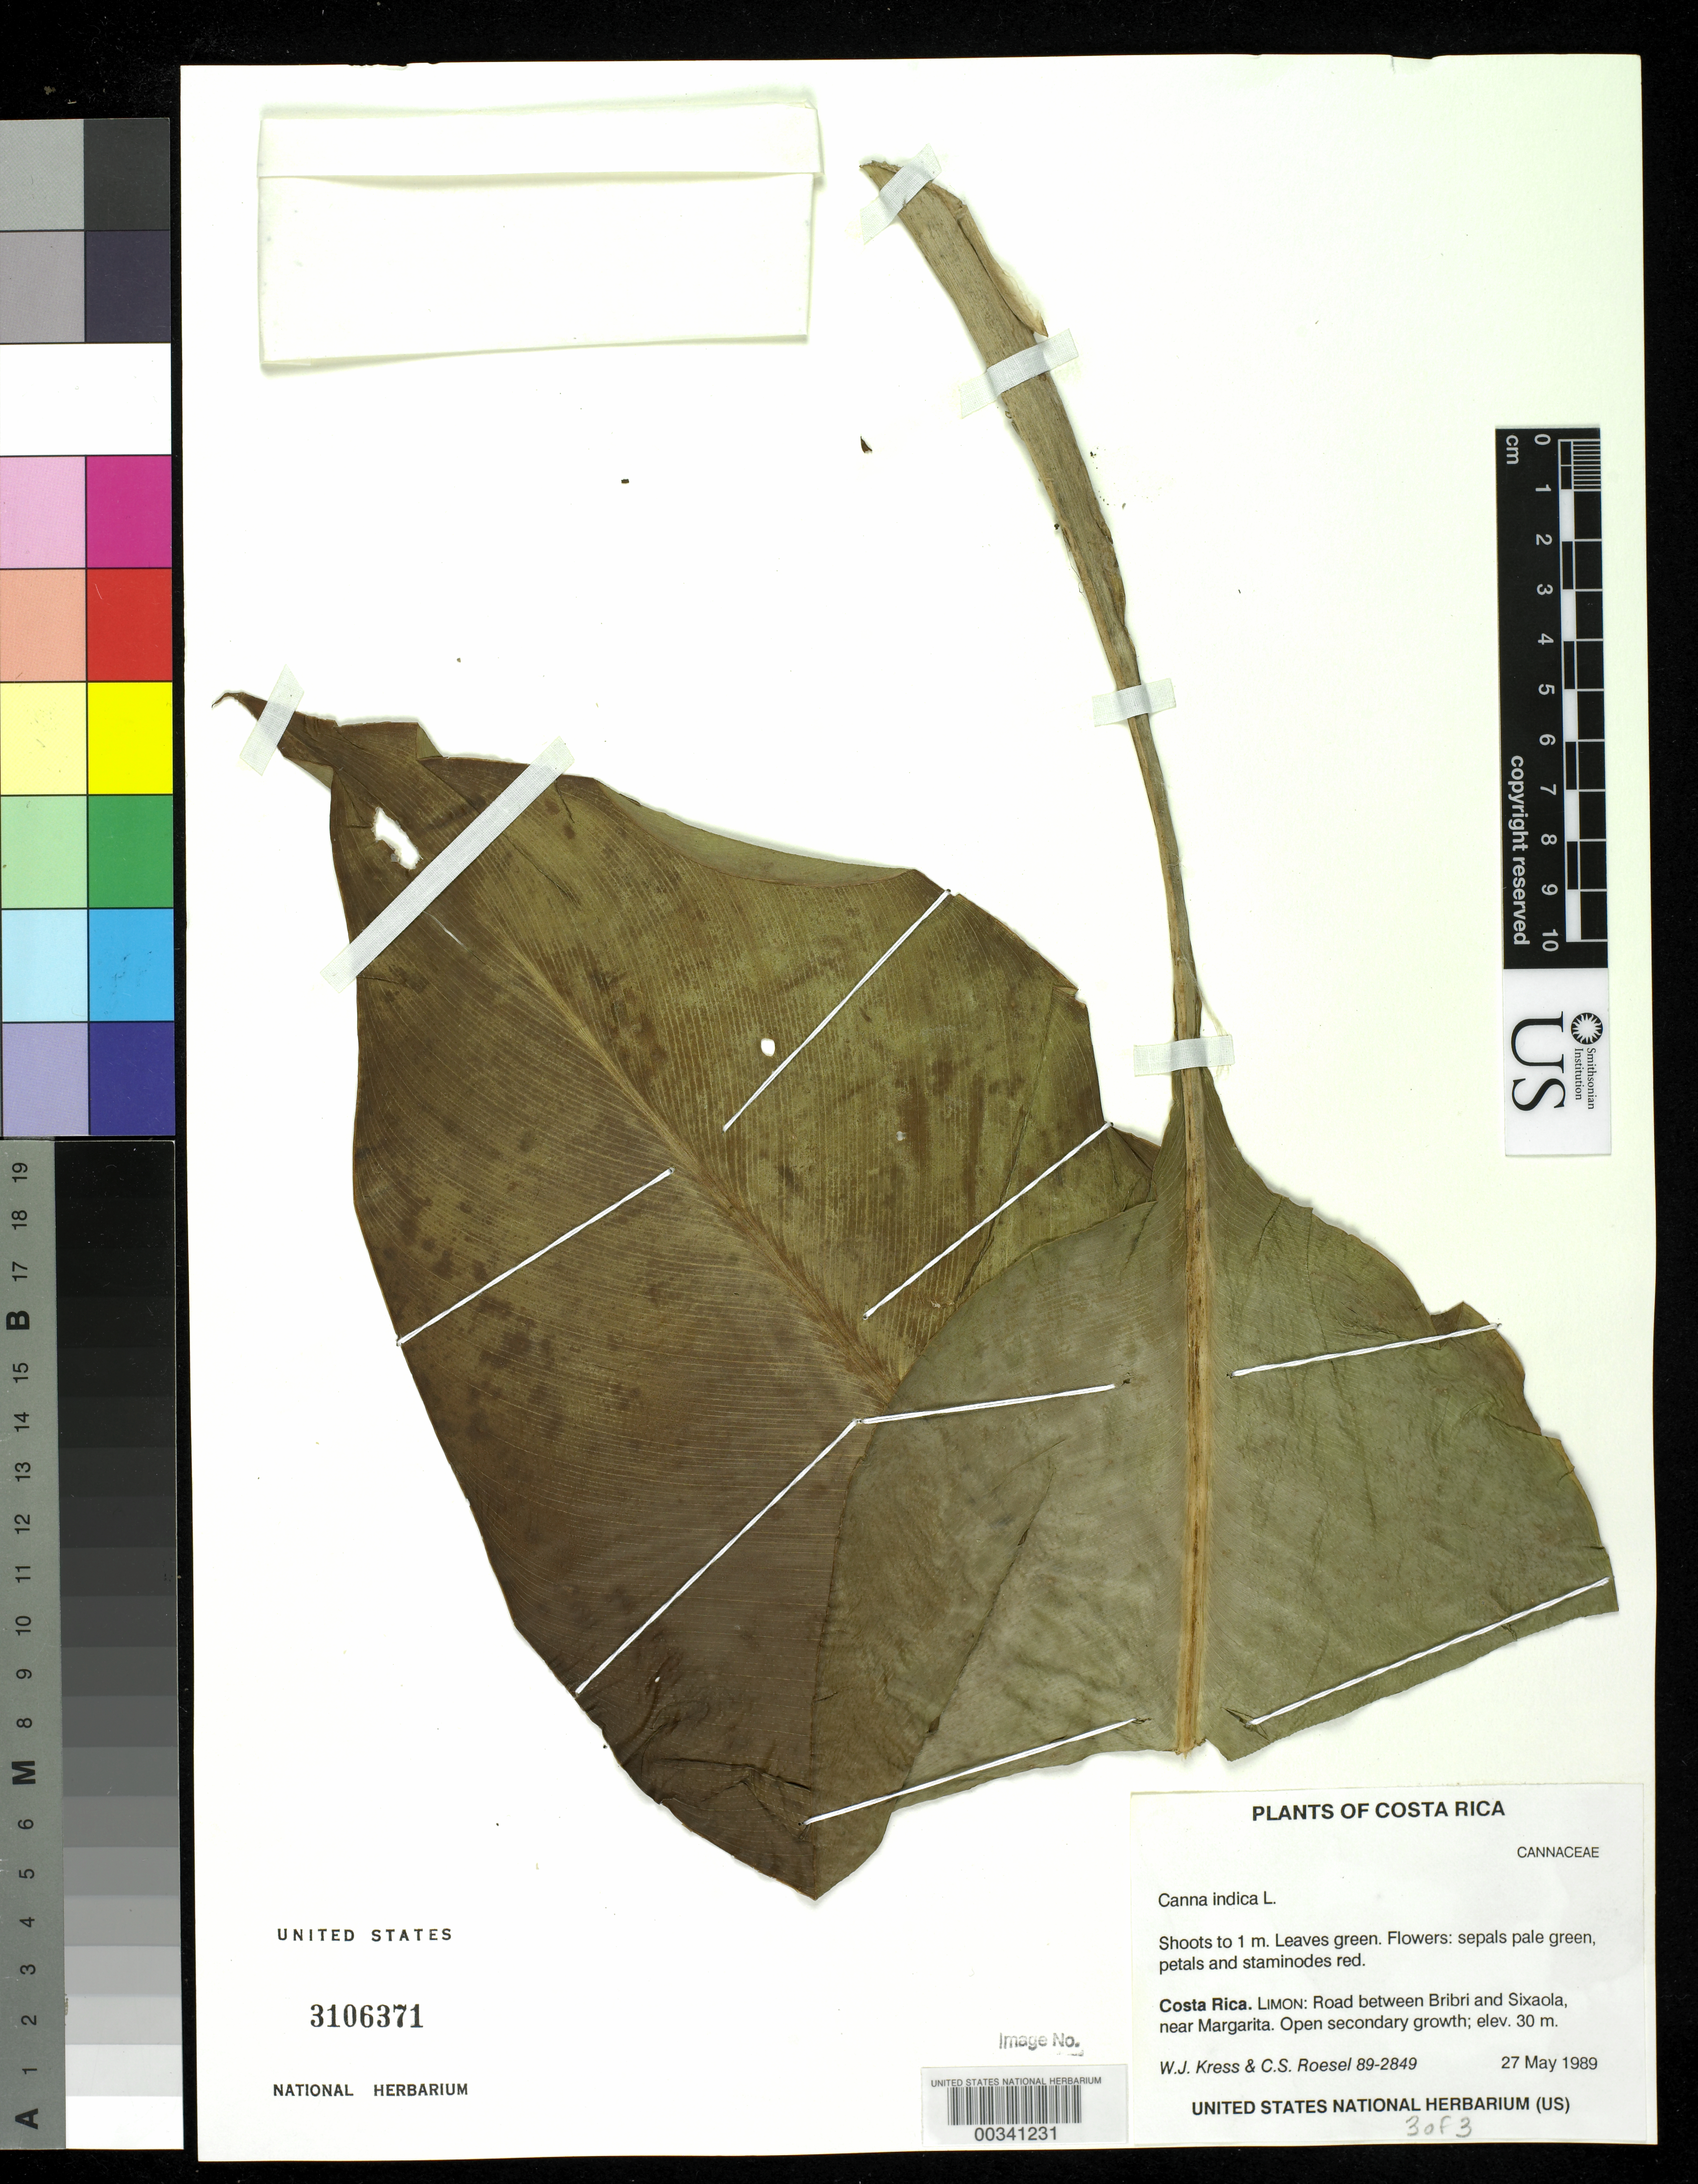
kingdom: Plantae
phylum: Tracheophyta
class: Liliopsida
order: Zingiberales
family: Cannaceae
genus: Canna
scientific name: Canna indica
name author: L.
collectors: W. J. Kress & C. S. Roesel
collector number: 89-2849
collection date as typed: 27 May 1989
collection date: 1989-05-27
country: Costa Rica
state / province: Limón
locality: Road between bribri and sixaola, near margarita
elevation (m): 30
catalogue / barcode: US 3106371